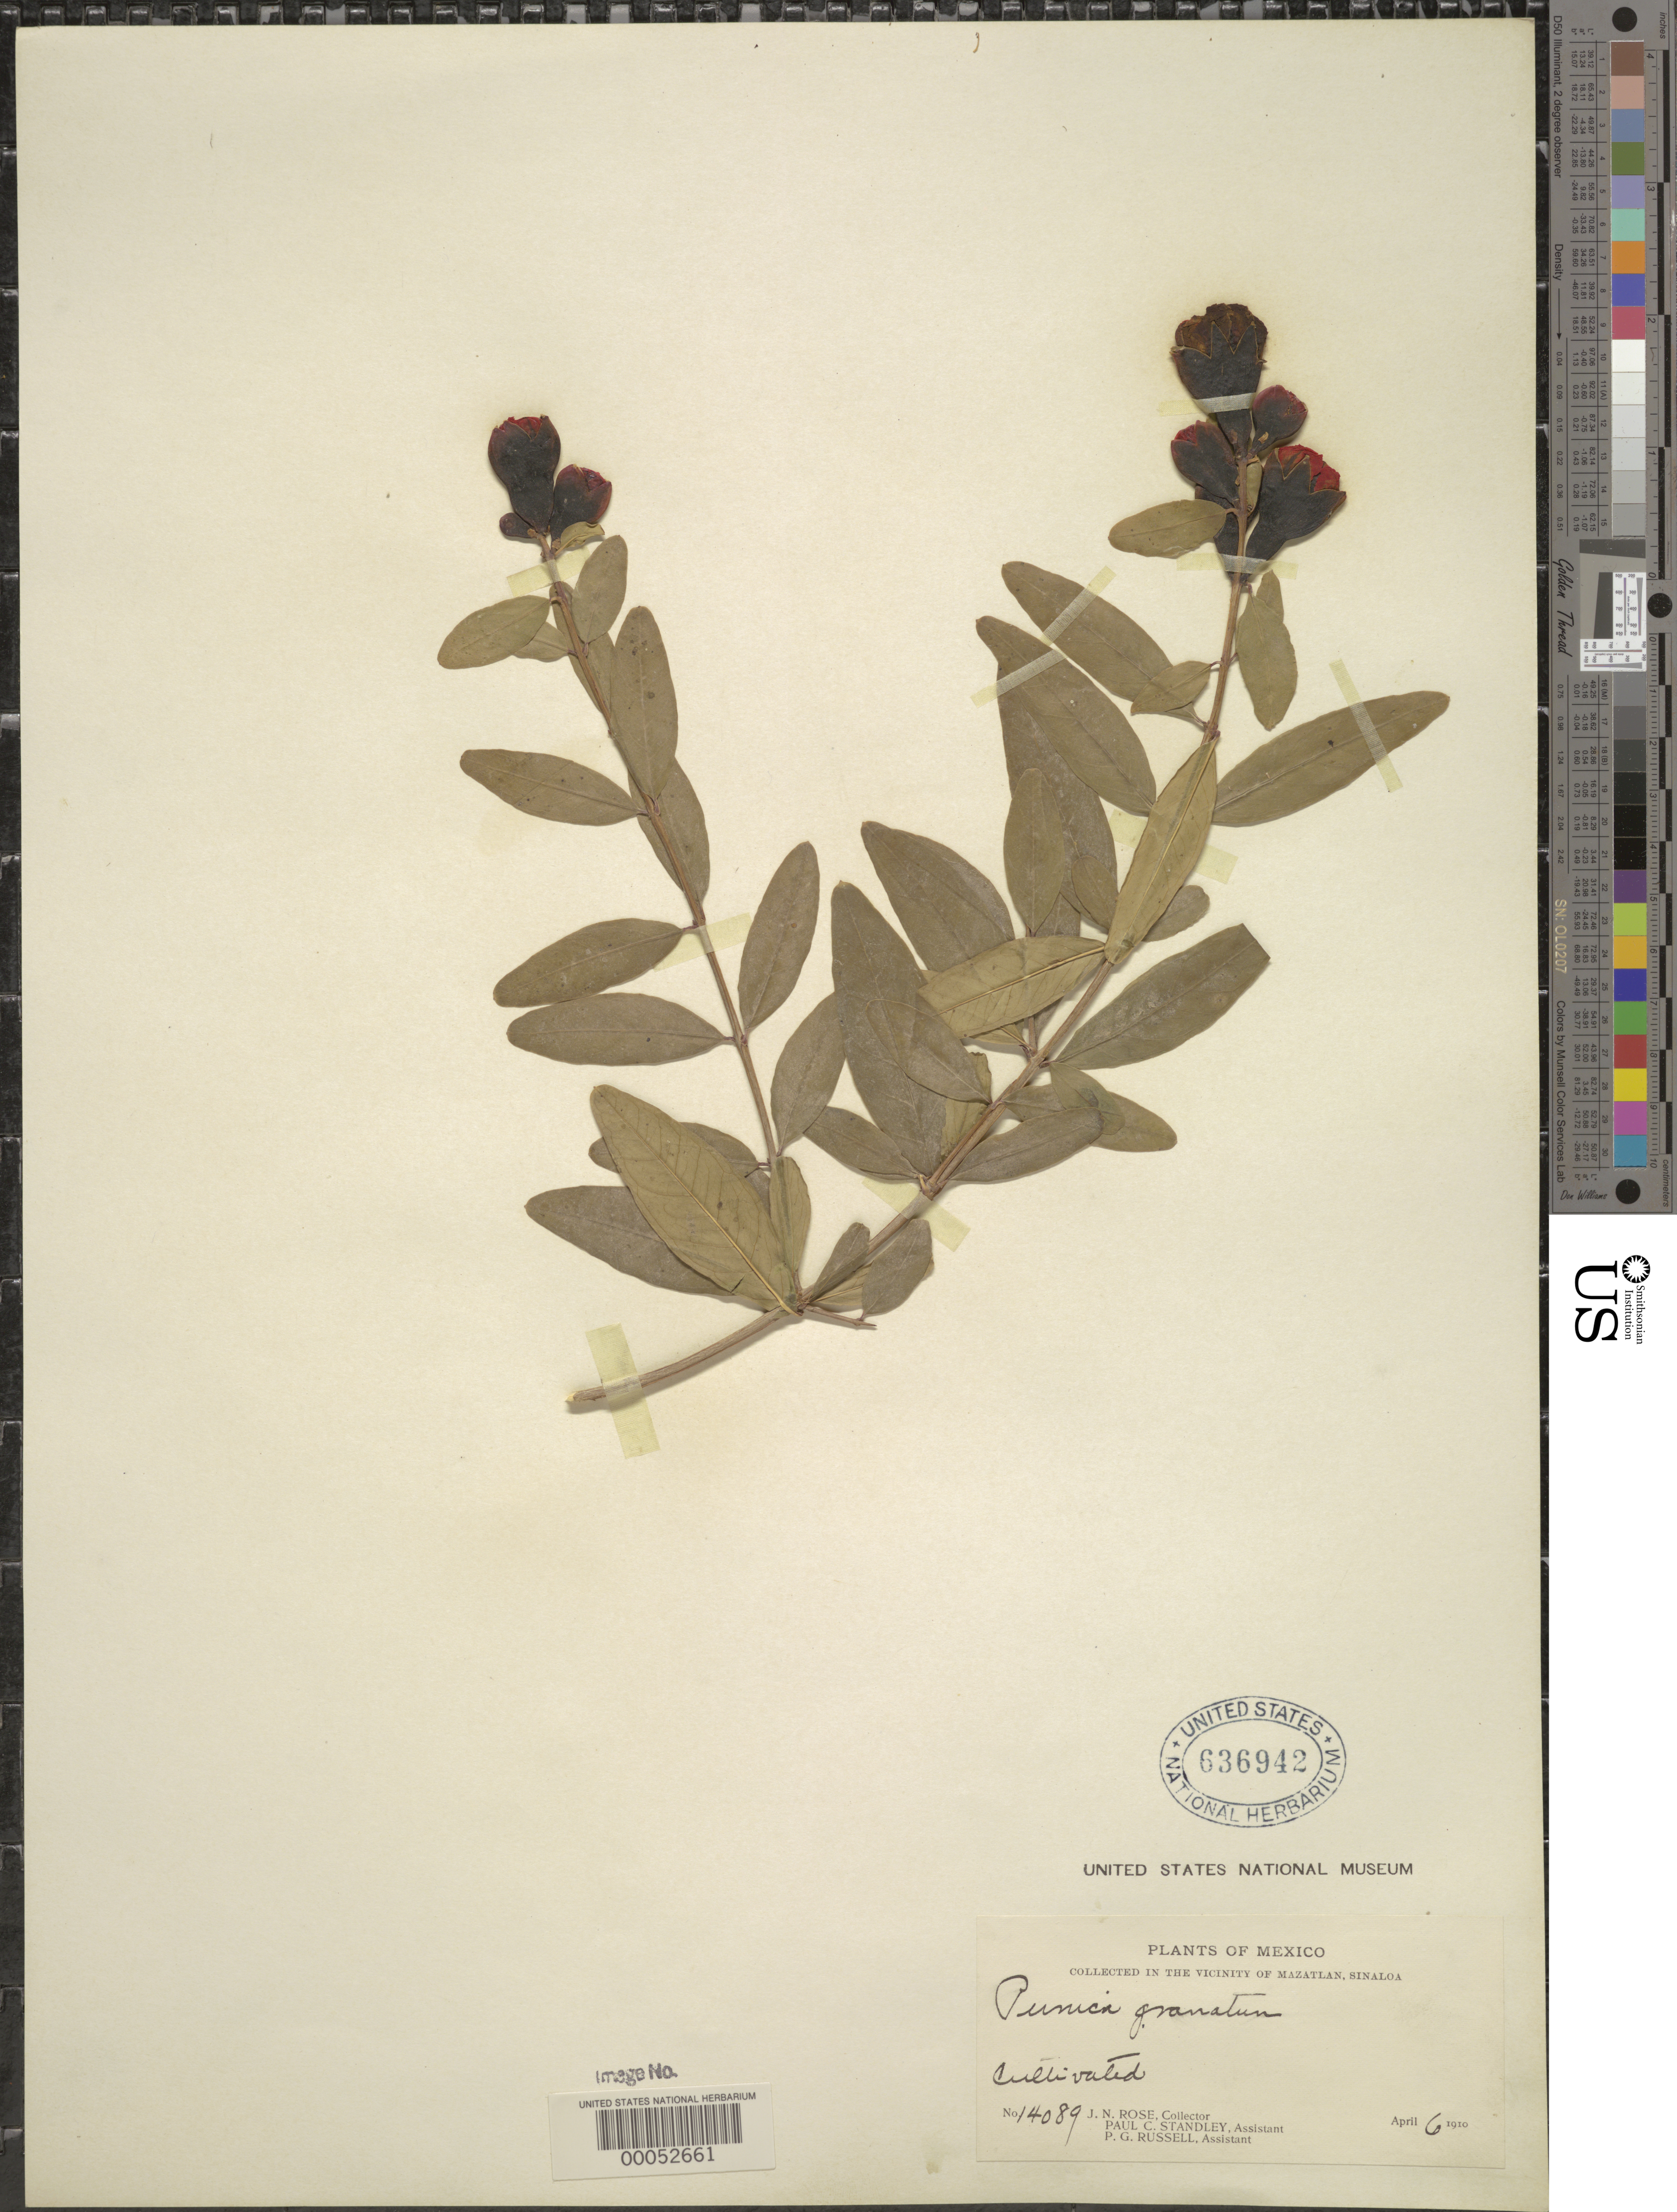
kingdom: Plantae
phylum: Tracheophyta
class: Magnoliopsida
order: Myrtales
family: Lythraceae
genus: Punica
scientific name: Punica granatum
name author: L.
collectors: J. N. Rose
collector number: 14089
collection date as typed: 06 Apr 1910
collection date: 1910-04-06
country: Mexico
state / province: Sinaloa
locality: Vicinity of Mazatlan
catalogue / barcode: US 636942